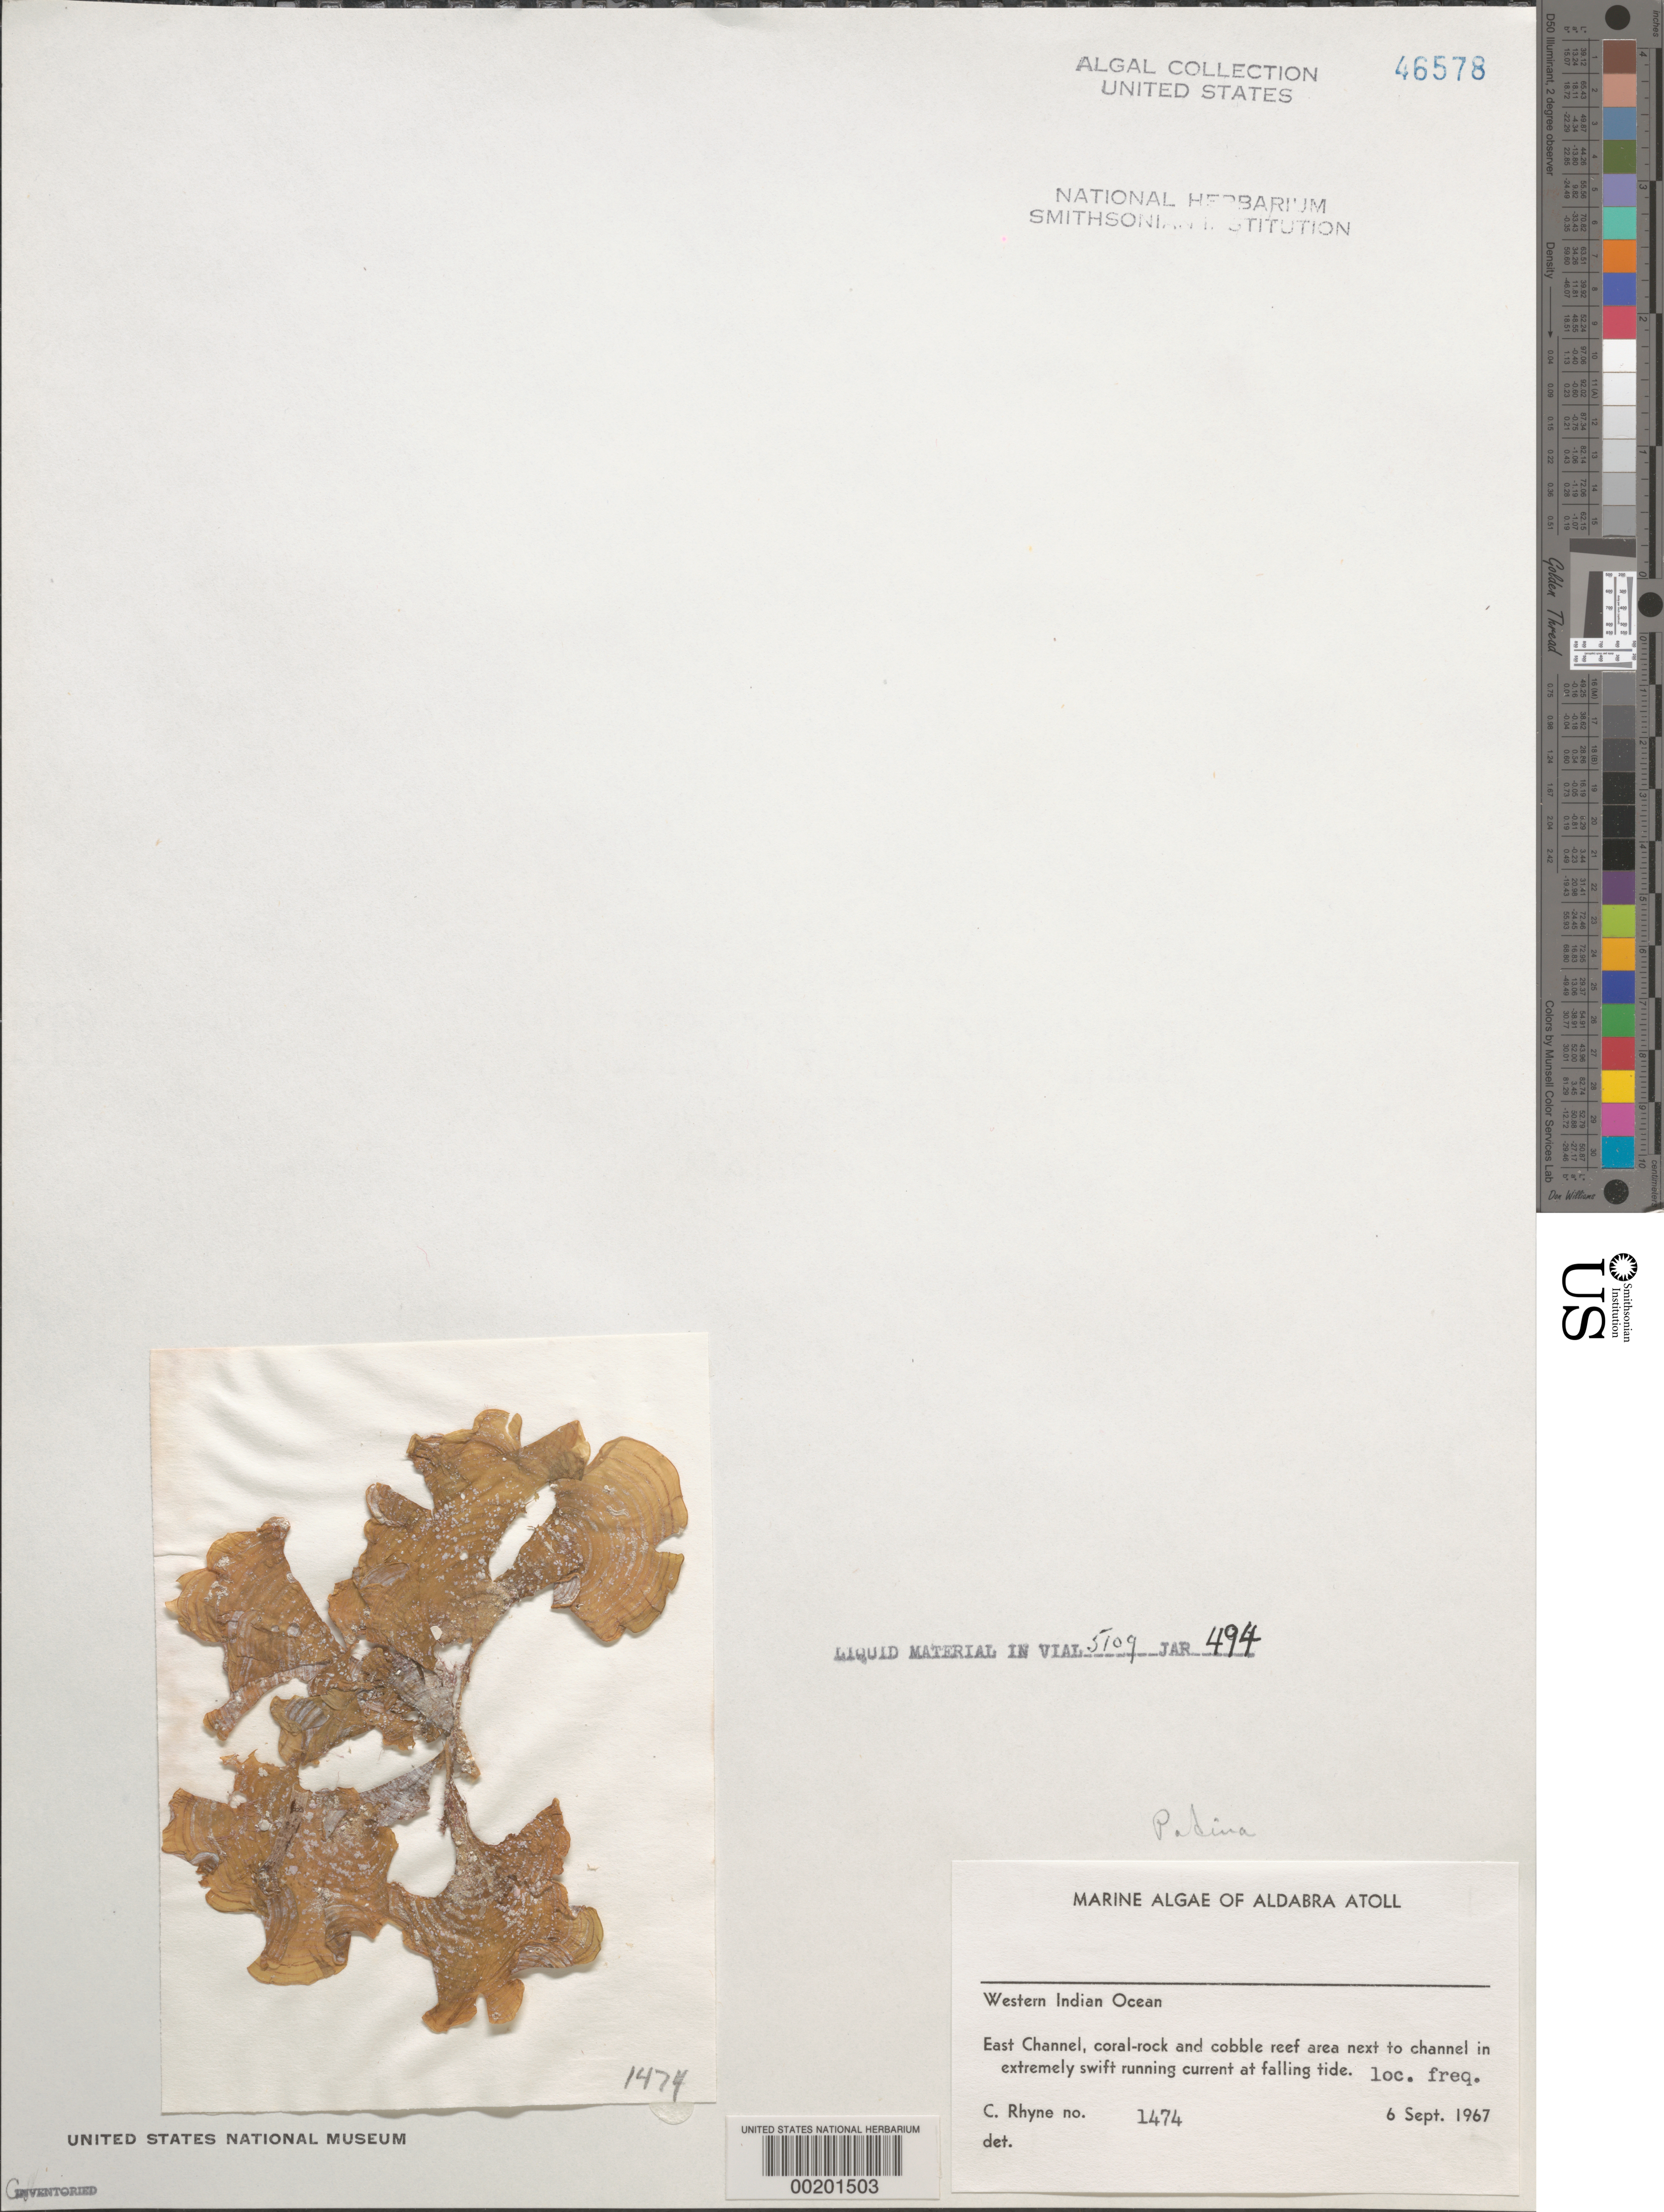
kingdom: Chromista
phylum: Ochrophyta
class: Phaeophyceae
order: Dictyotales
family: Dictyotaceae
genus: Padina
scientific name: Padina sp.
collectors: C. Rhyne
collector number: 1474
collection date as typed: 06 Sep 1967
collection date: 1967-09-06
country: Seychelles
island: Aldabra Atoll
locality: East Channel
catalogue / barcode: US 46578